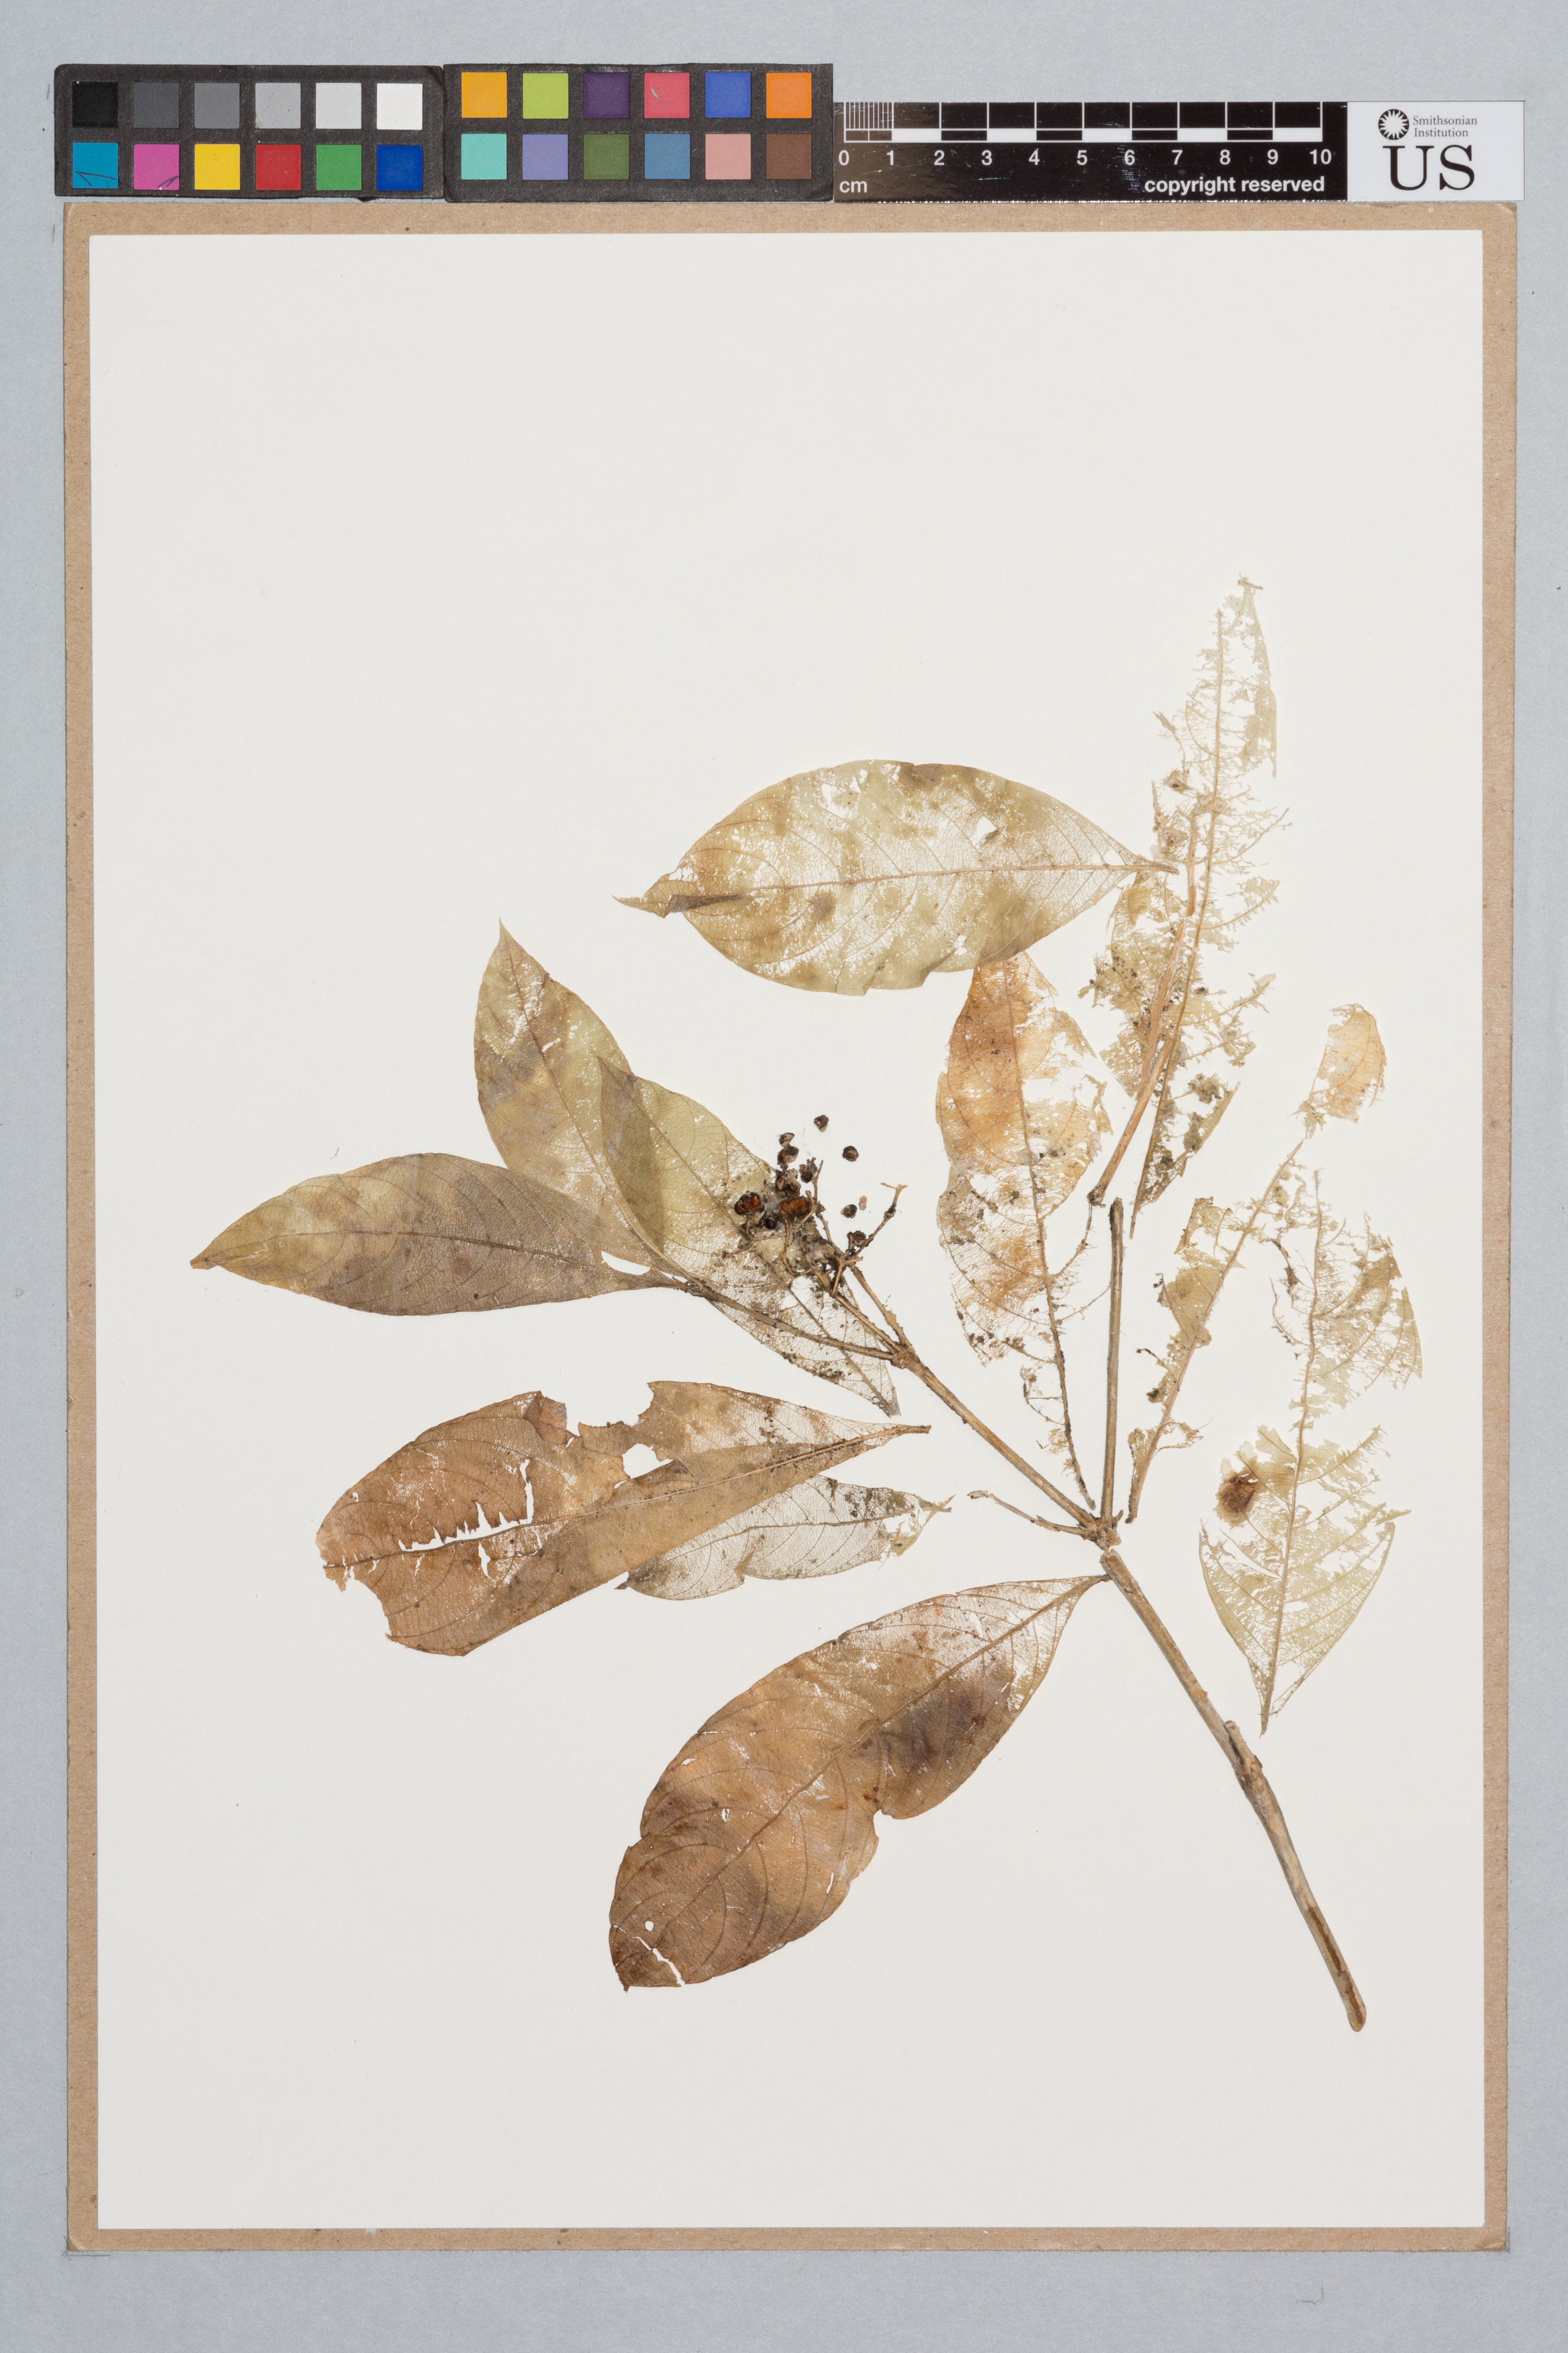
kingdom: Plantae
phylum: Tracheophyta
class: Magnoliopsida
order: Gentianales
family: Rubiaceae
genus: Psychotria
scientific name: Psychotria racemosa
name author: Rich.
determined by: Taylor, Charlotte M.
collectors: B. Hoffman & H. Benjamin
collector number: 508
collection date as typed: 8 December 1991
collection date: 1991-12-08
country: Guyana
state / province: Barima-Waini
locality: Upper Kaituma River; 5 km SW of Port Kaituma; Jonestown Road near railroad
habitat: Swampy palm - Lecythidaceae forest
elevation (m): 15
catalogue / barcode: US 3478575